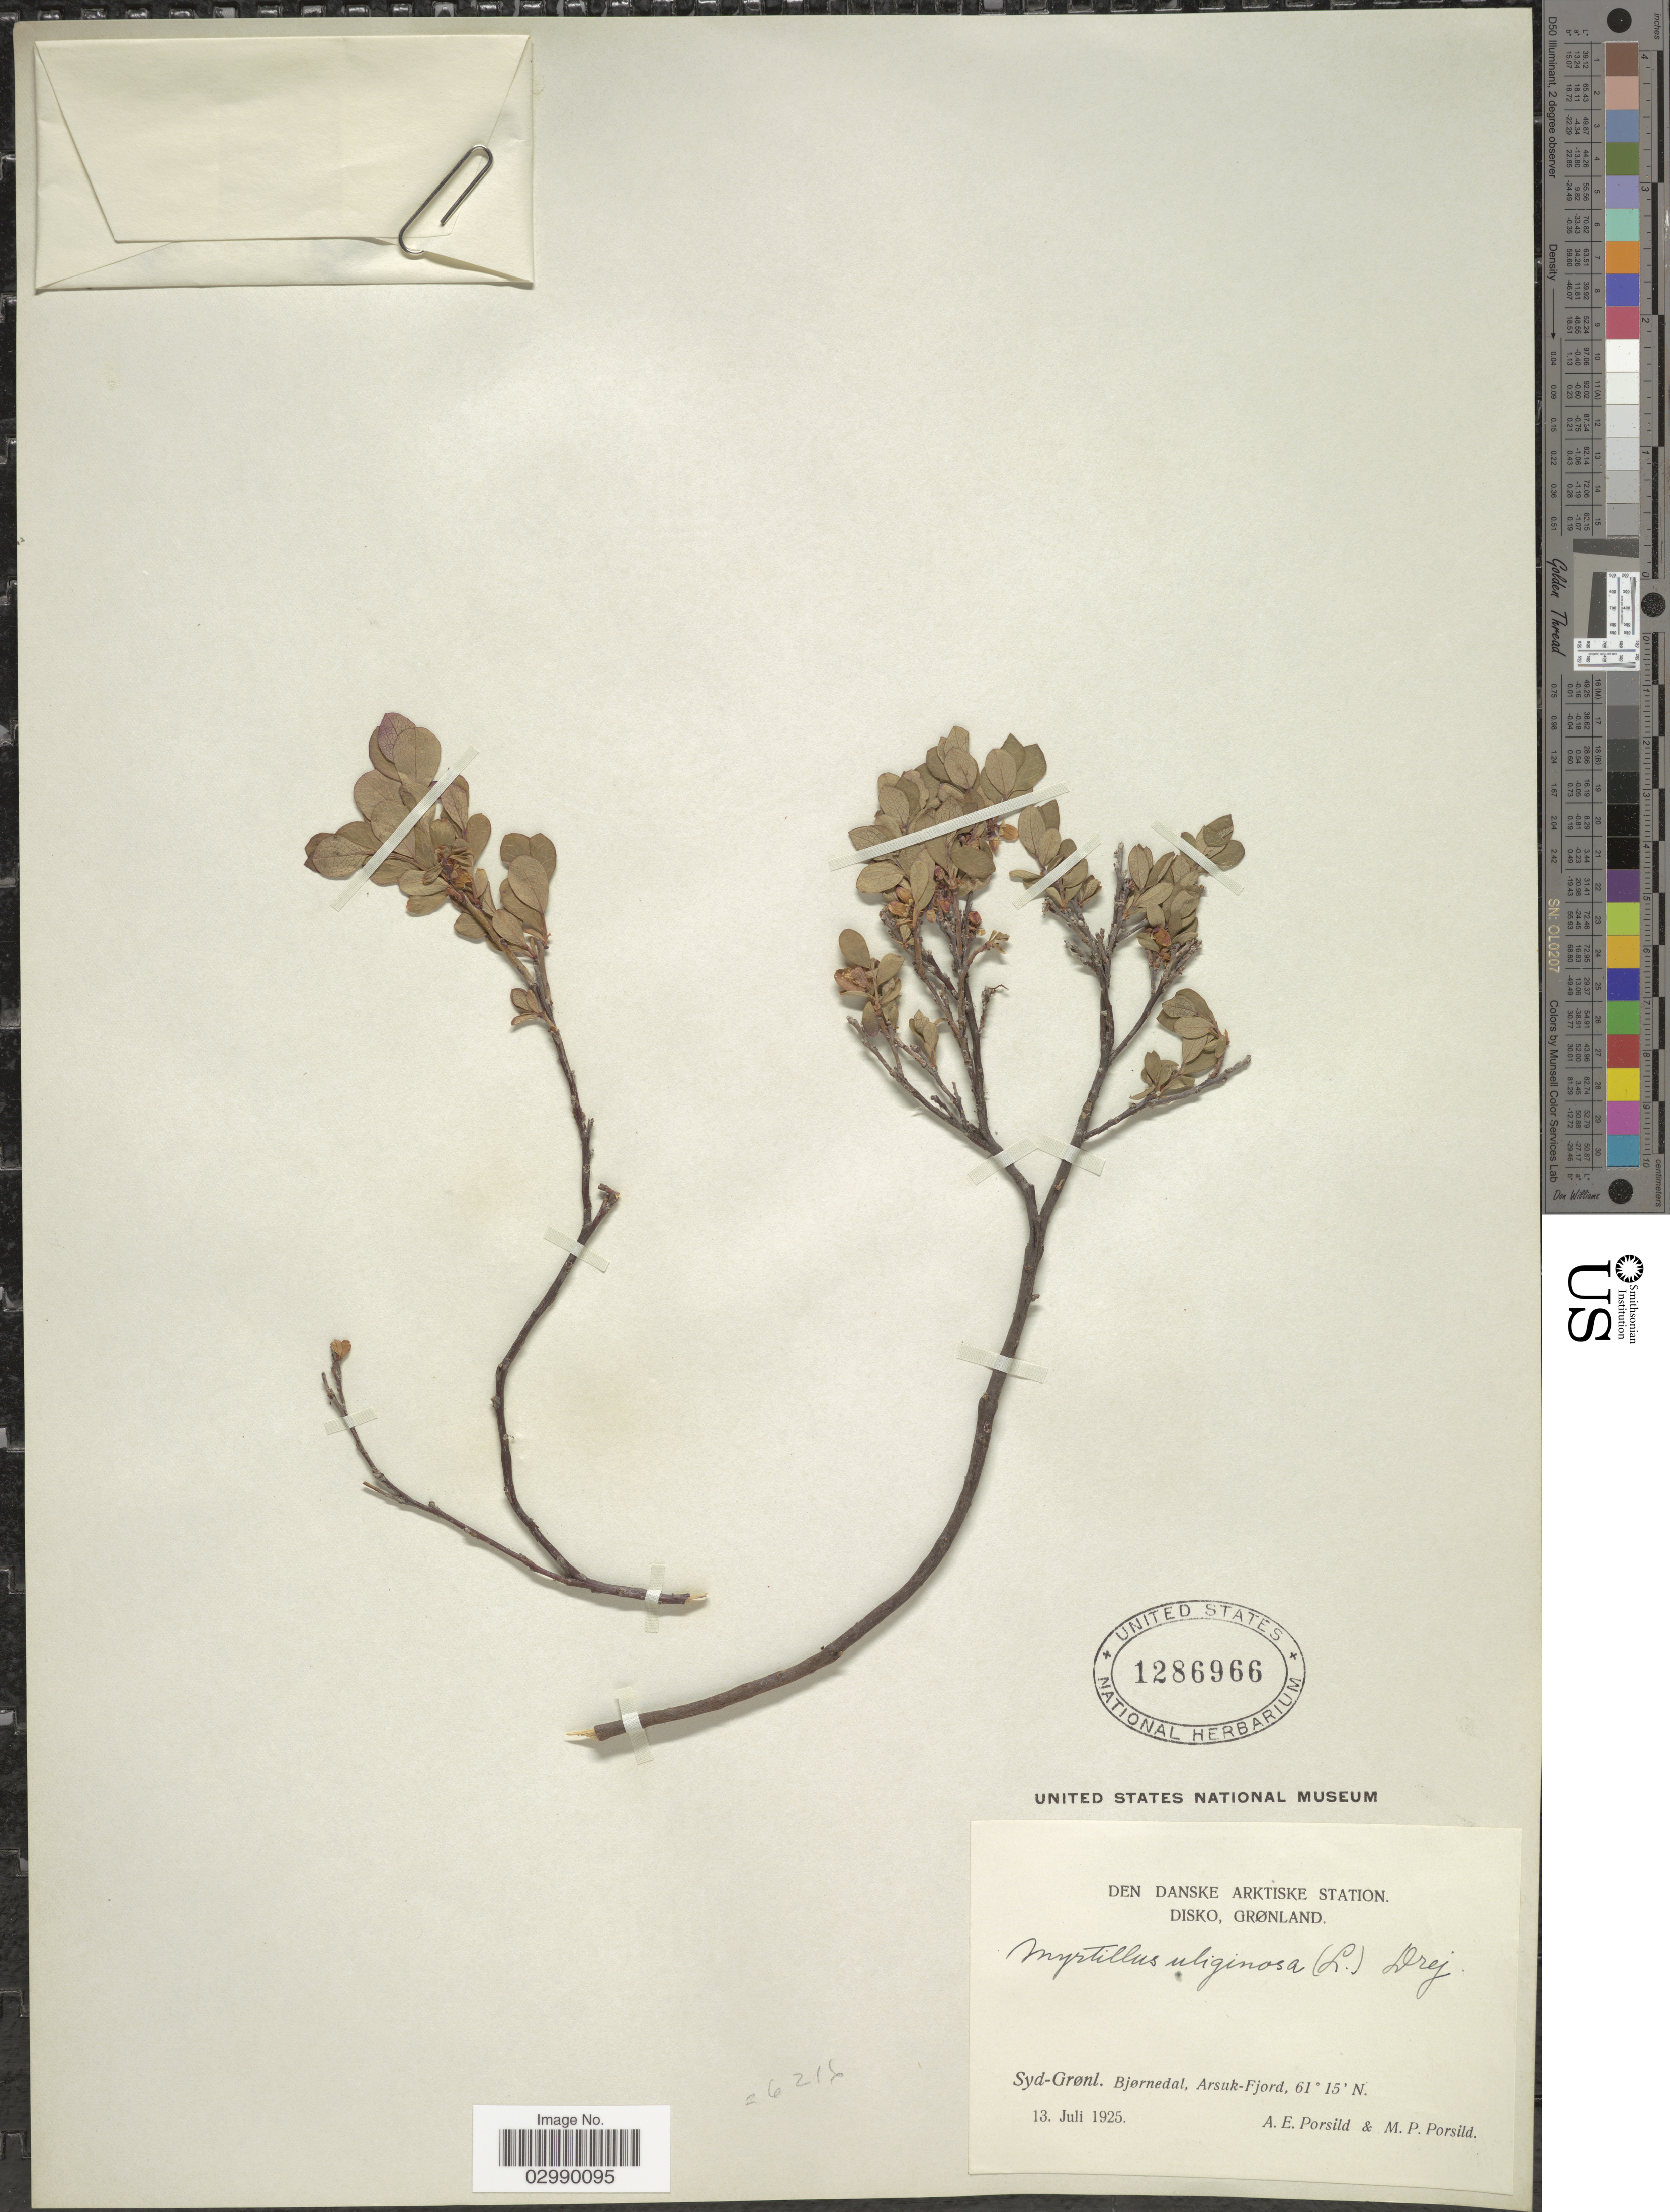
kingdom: Plantae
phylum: Tracheophyta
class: Magnoliopsida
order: Ericales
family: Ericaceae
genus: Vaccinium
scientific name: Vaccinium uliginosum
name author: L.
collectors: A. E. Porsild & M. P. Porsild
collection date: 1925-07-13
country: Greenland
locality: Den Danske Arktiske Station, Disko, Gronland, Syd-Gronl., Bjornedal, Arsuk-Fjord.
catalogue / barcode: US 1286966